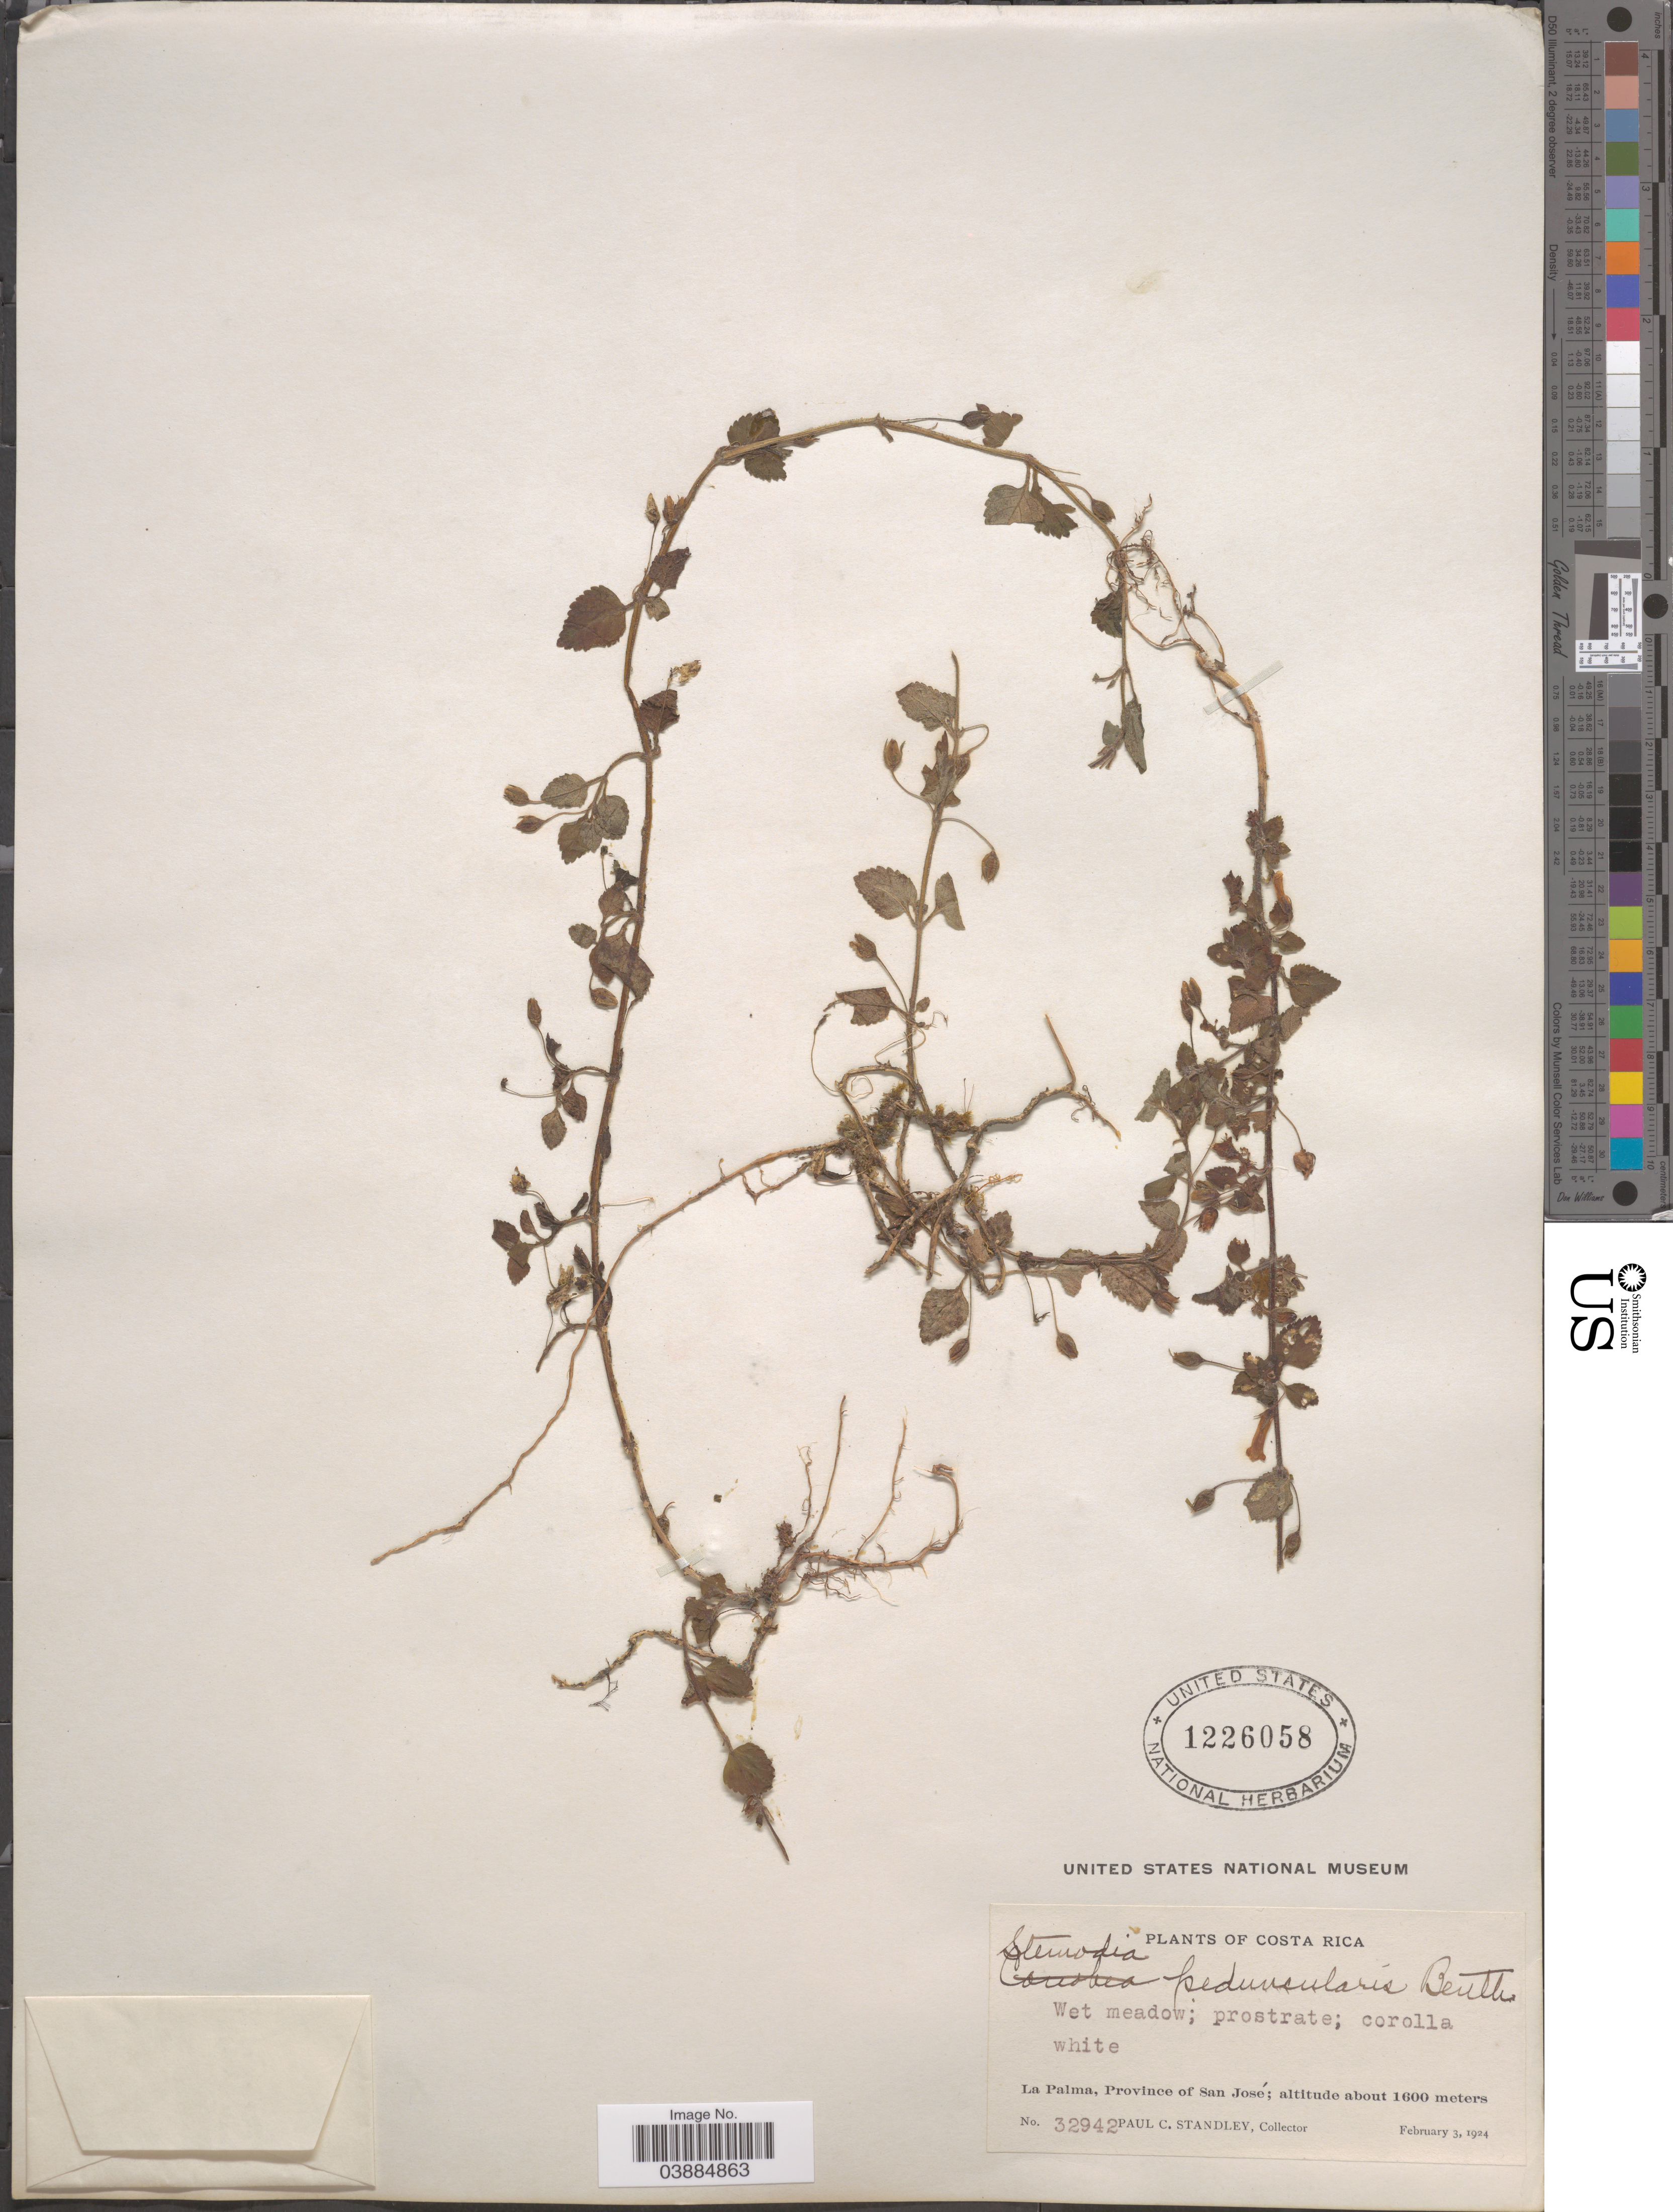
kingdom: Plantae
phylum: Tracheophyta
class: Magnoliopsida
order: Lamiales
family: Plantaginaceae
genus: Stemodia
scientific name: Stemodia peduncularis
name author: Benth.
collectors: P. C. Standley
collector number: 32942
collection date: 1924-02-03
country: Costa Rica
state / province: San José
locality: La Palma.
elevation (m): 1600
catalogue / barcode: US 1226058